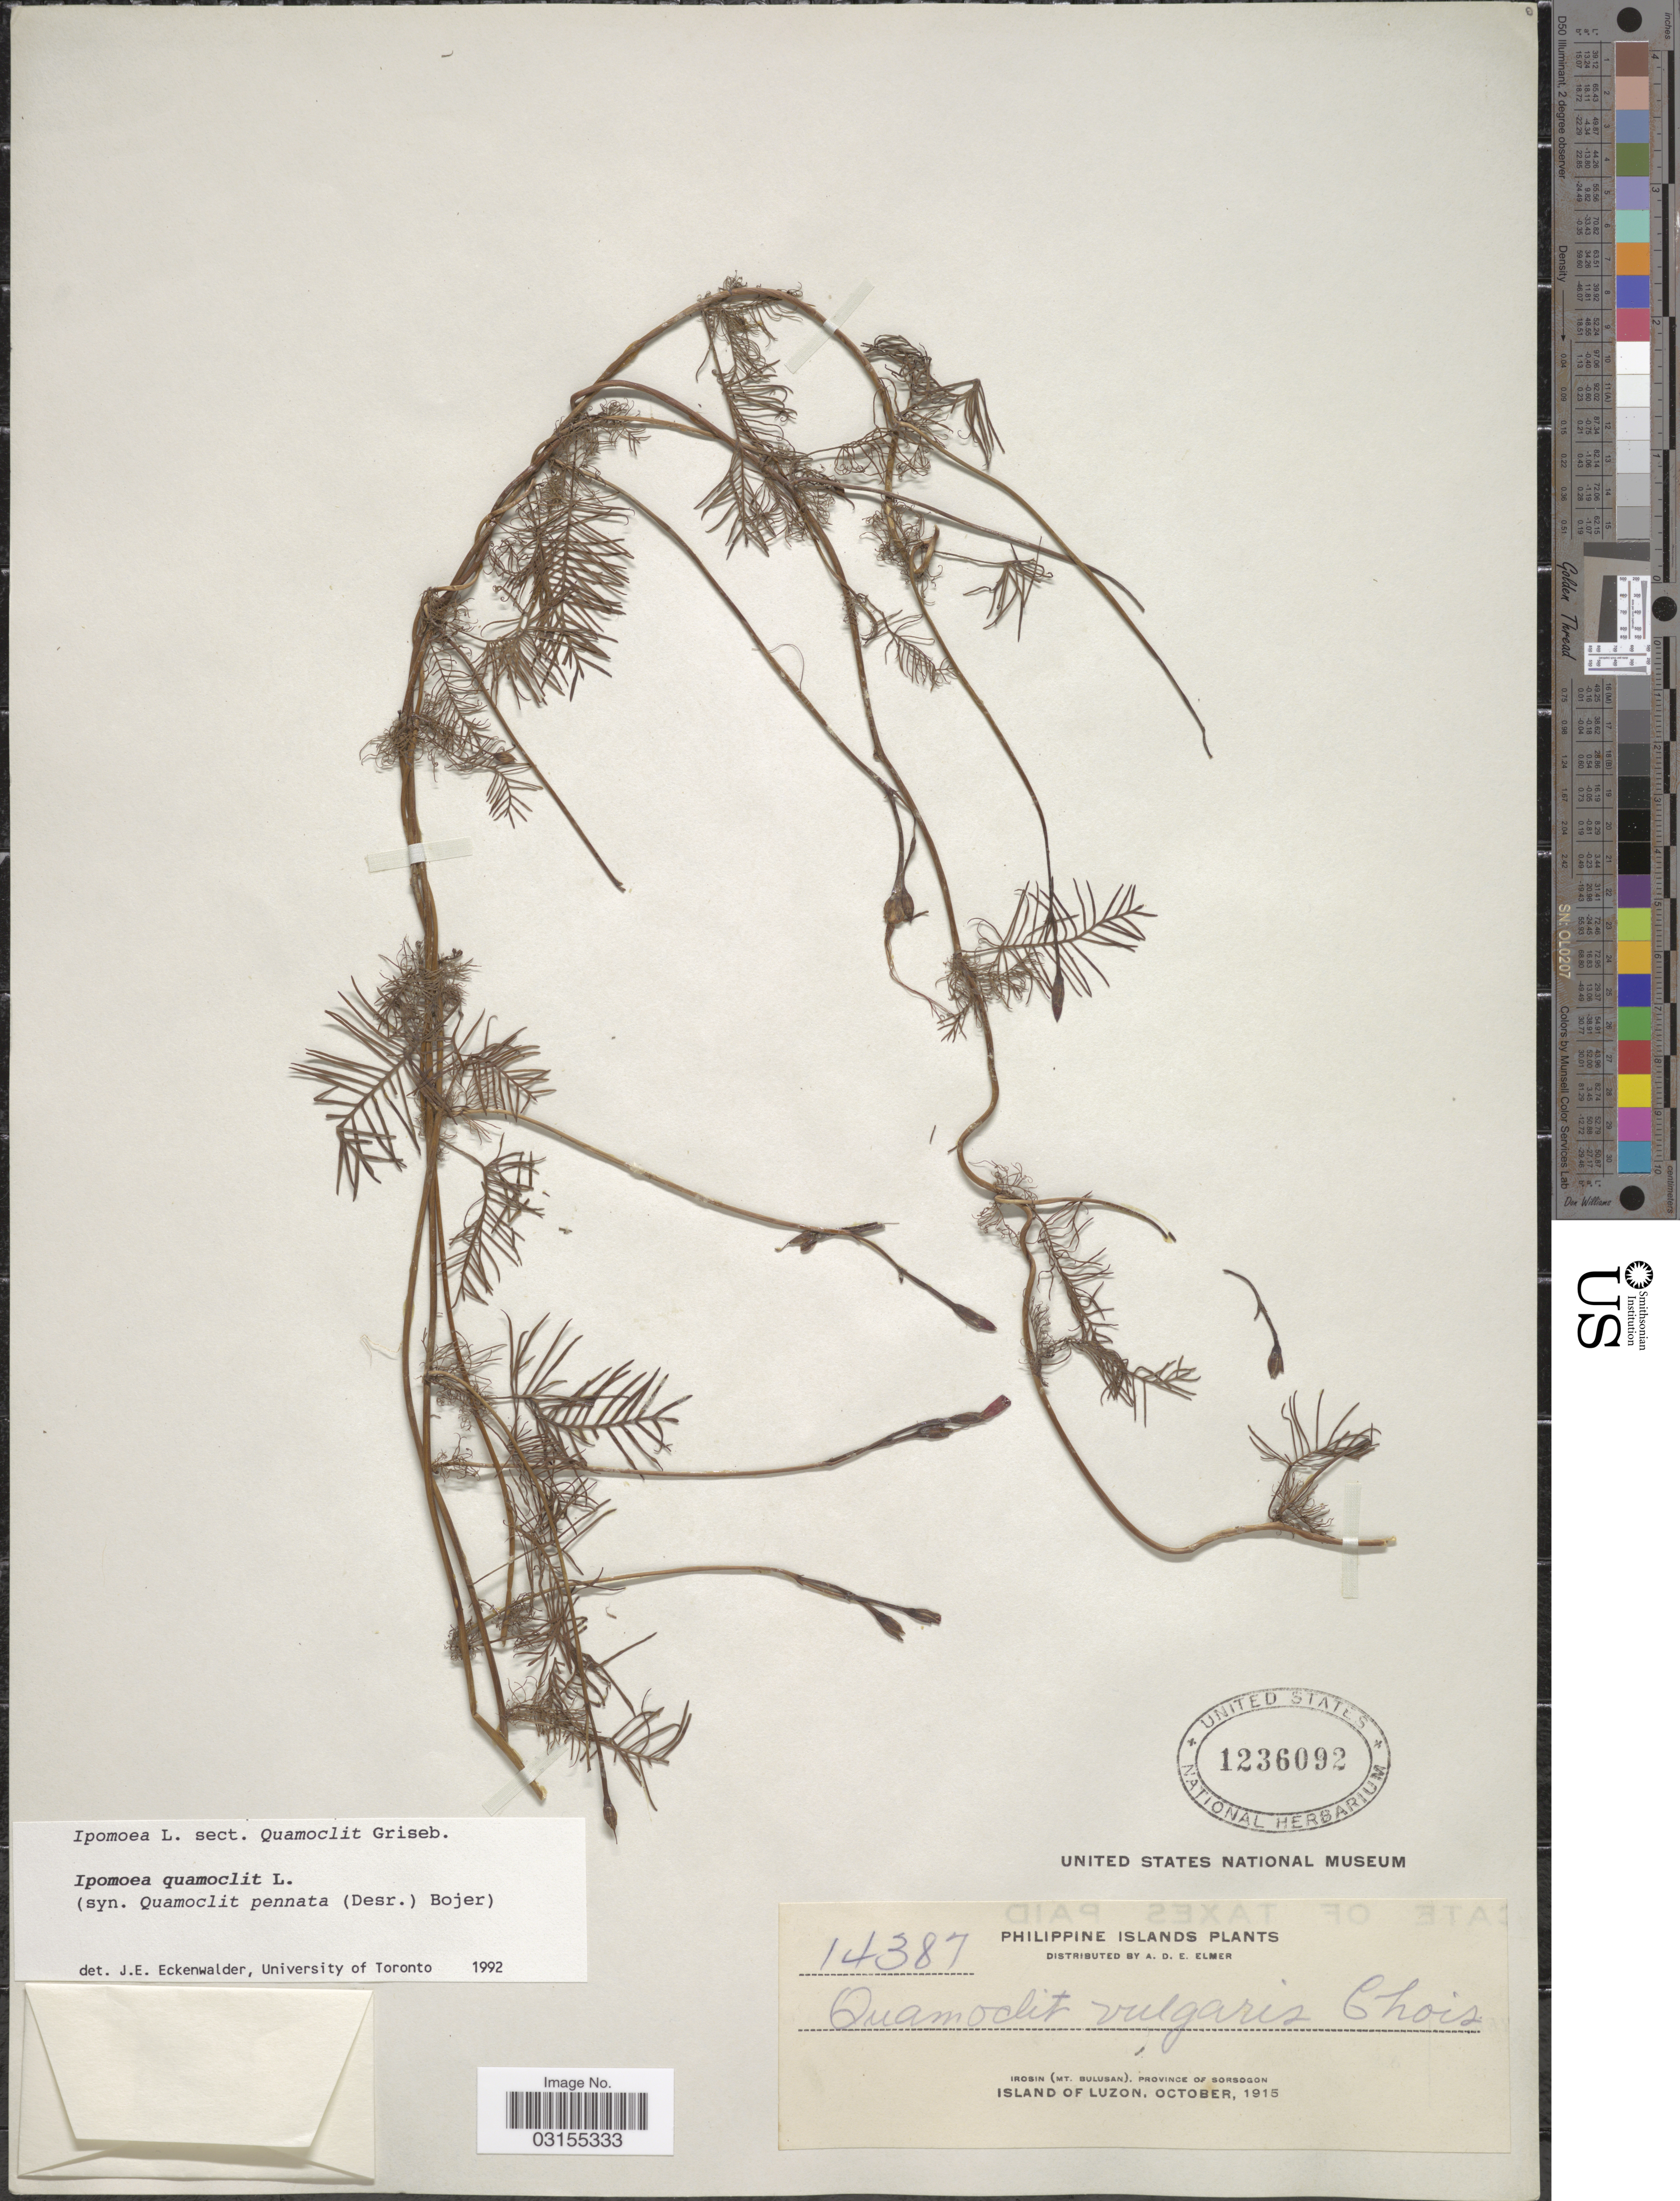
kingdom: Plantae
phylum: Tracheophyta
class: Magnoliopsida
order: Solanales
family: Convolvulaceae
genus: Ipomoea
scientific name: Ipomoea quamoclit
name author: L.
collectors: A. D. E. Elmer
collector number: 14387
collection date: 1915-10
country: Philippines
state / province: Bicol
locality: Philippine Islands. Irosin (Mt. Bulusan), Province of Sorsogon, Island of Luzon.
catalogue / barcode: US 1236092